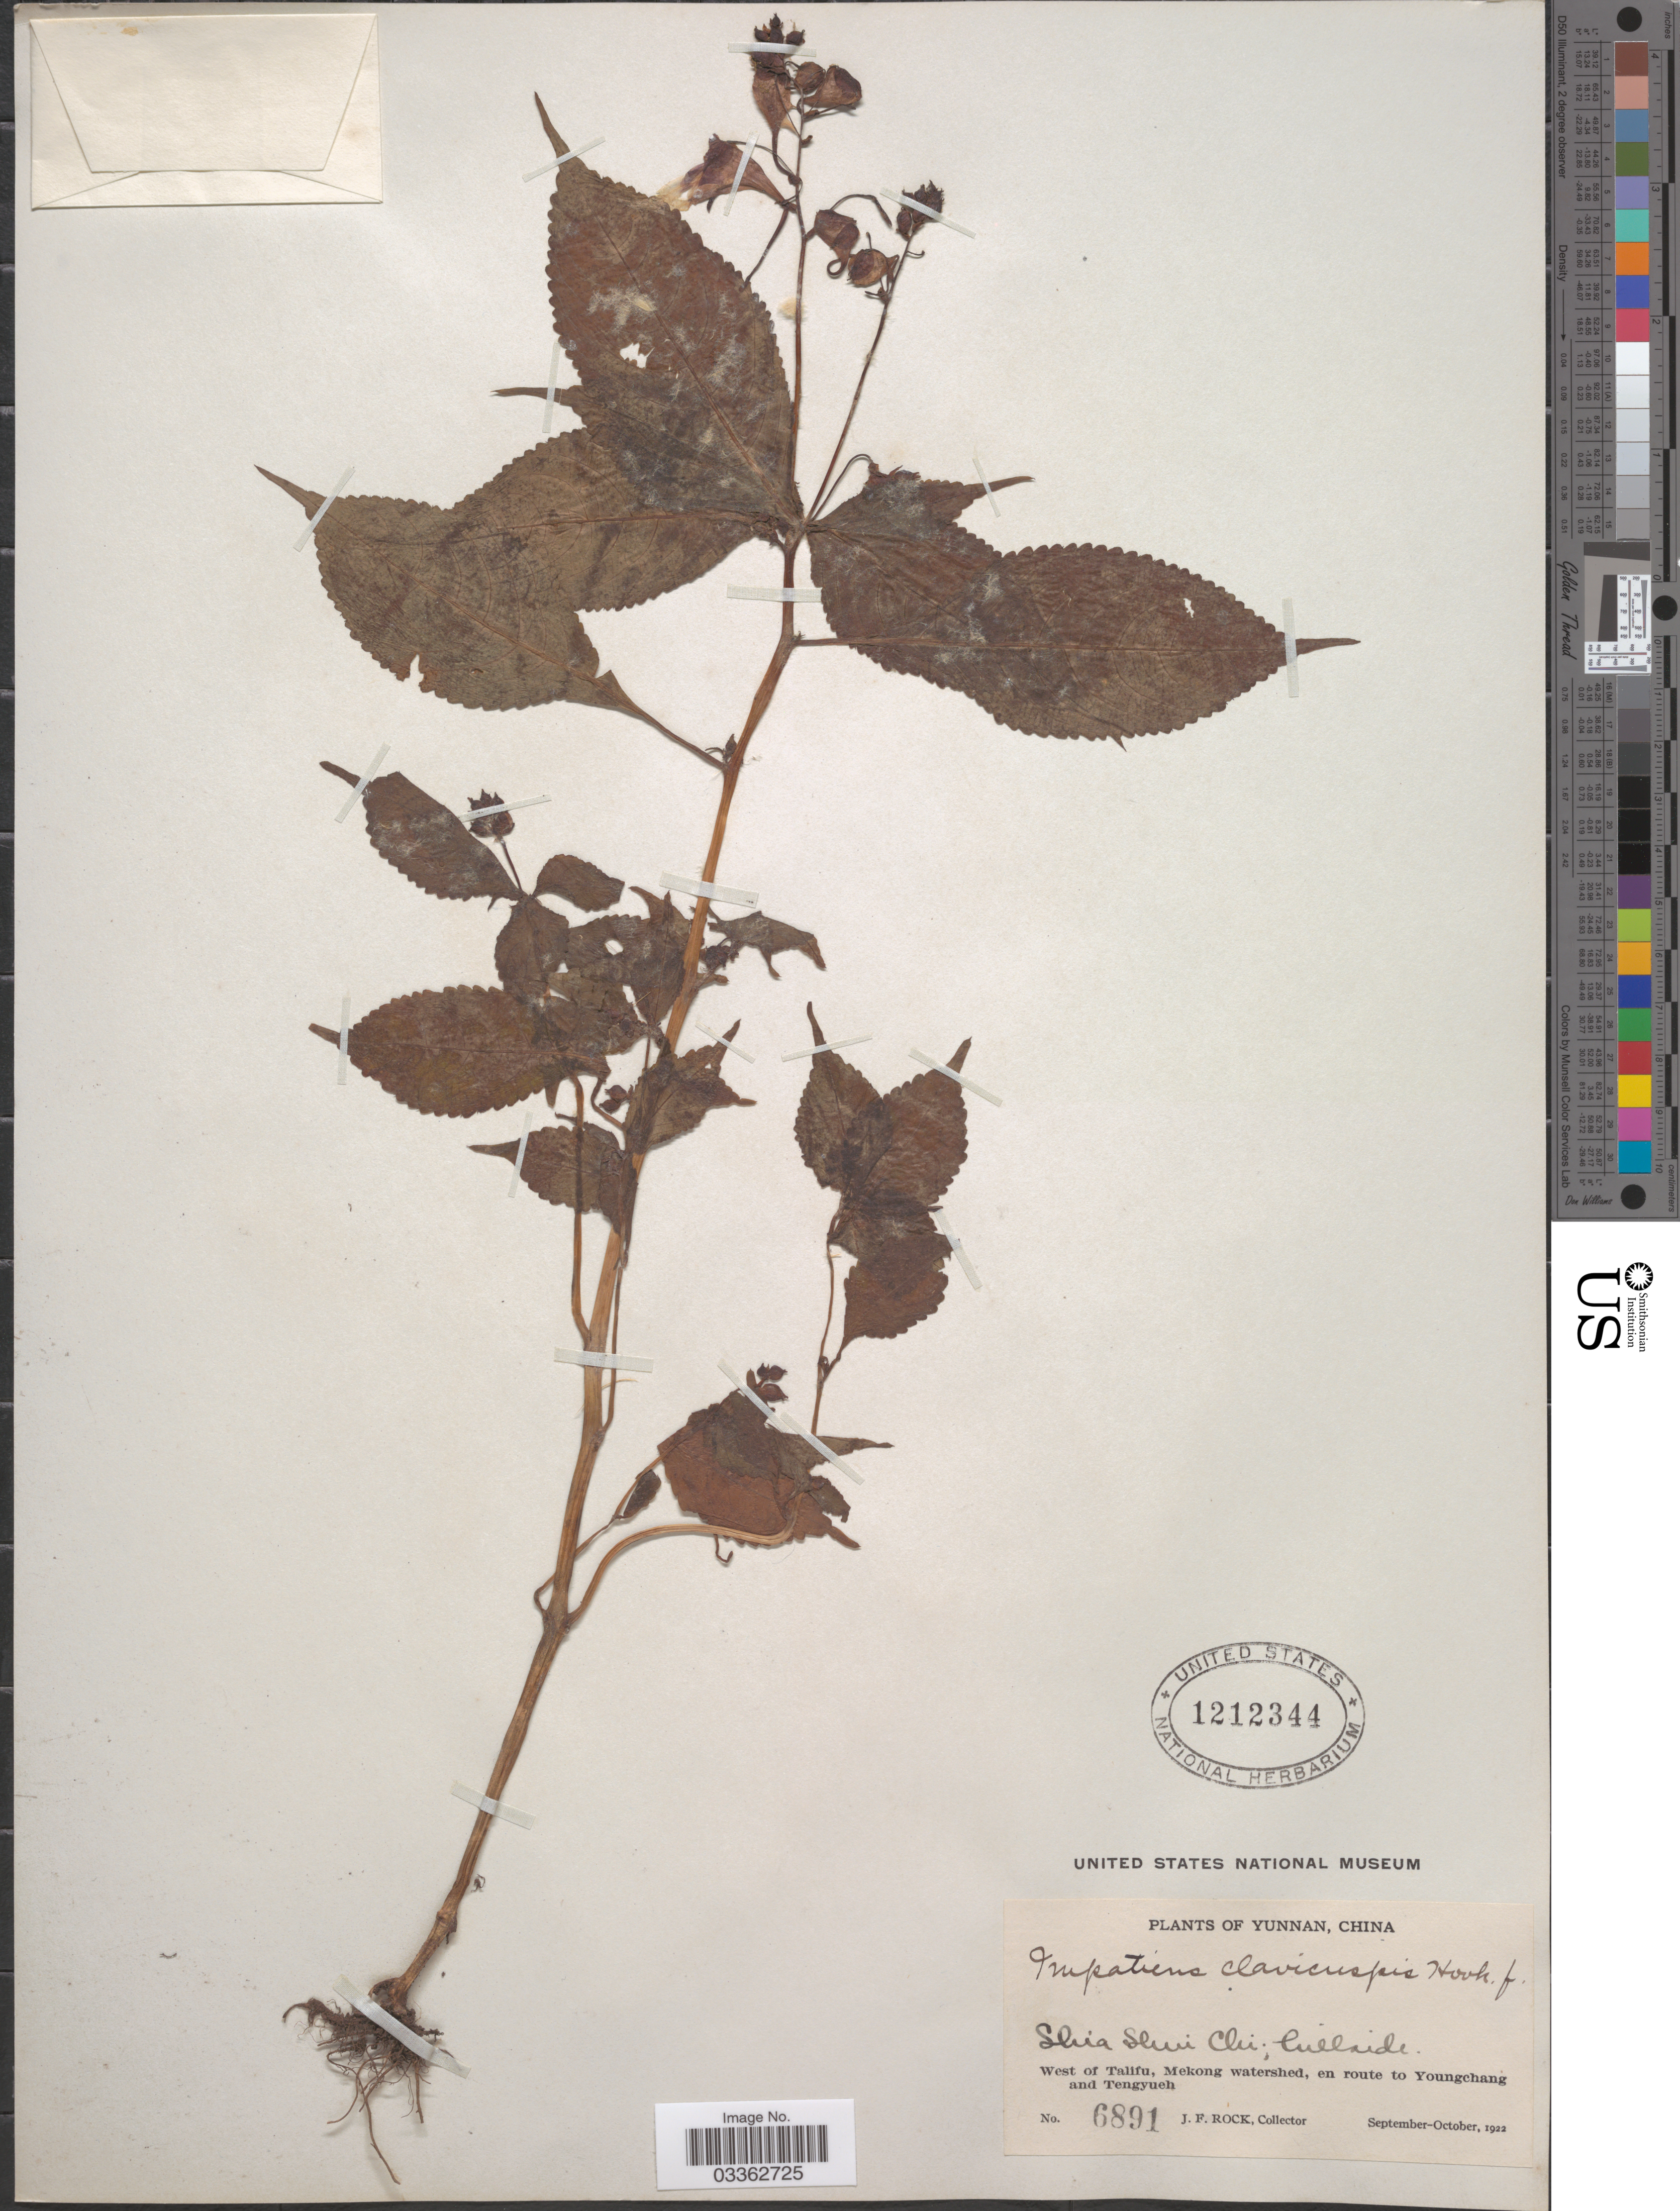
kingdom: Plantae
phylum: Tracheophyta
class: Magnoliopsida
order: Ericales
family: Balsaminaceae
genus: Impatiens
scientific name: Impatiens clavicuspis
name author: Hook. f. ex in W.W. Sm.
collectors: J. Rock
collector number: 6891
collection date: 1922-09/1922-10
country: China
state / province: Yunnan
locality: Shia Shui Chi. West of Talifu, Mekong watershed, en route to Youngchang and Tengyueh.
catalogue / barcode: US 1212344